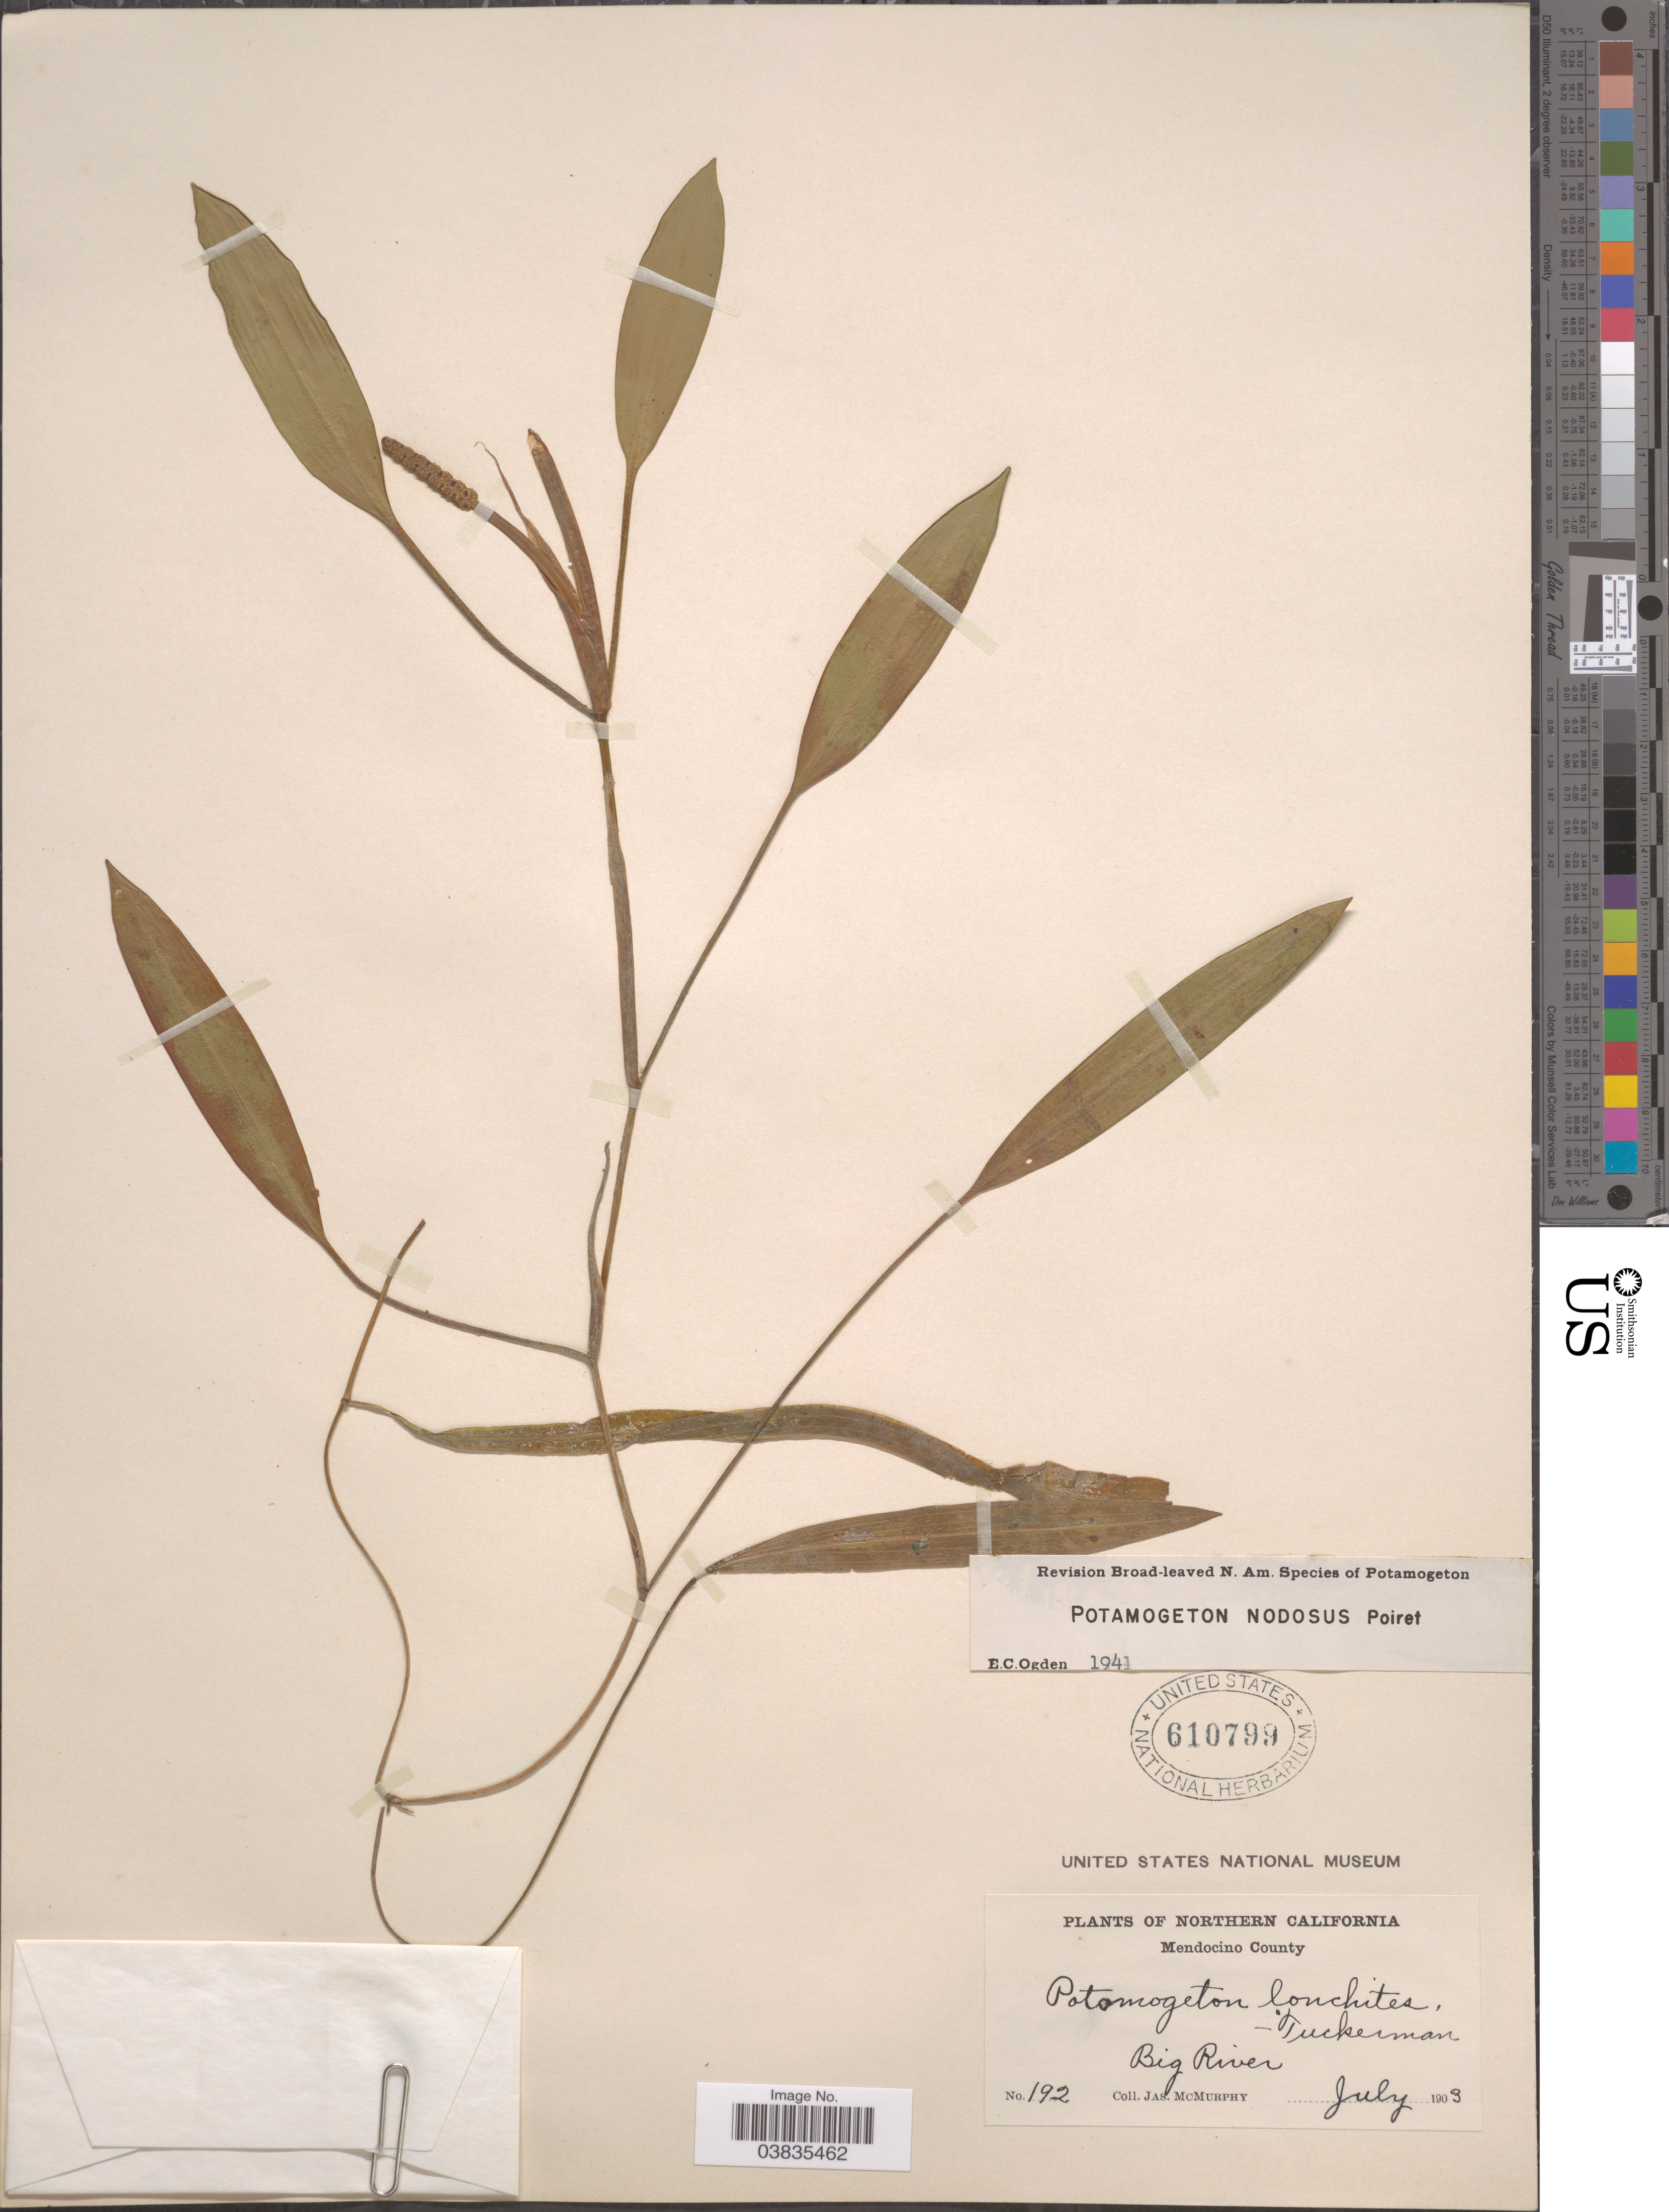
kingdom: Plantae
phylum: Tracheophyta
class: Liliopsida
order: Alismatales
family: Potamogetonaceae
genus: Potamogeton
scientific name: Potamogeton nodosus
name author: Poir.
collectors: J. McMurphy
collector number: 192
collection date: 1903-07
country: United States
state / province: California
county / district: Mendocino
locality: Northern California. Mendocino County. Big River.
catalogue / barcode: US 610799